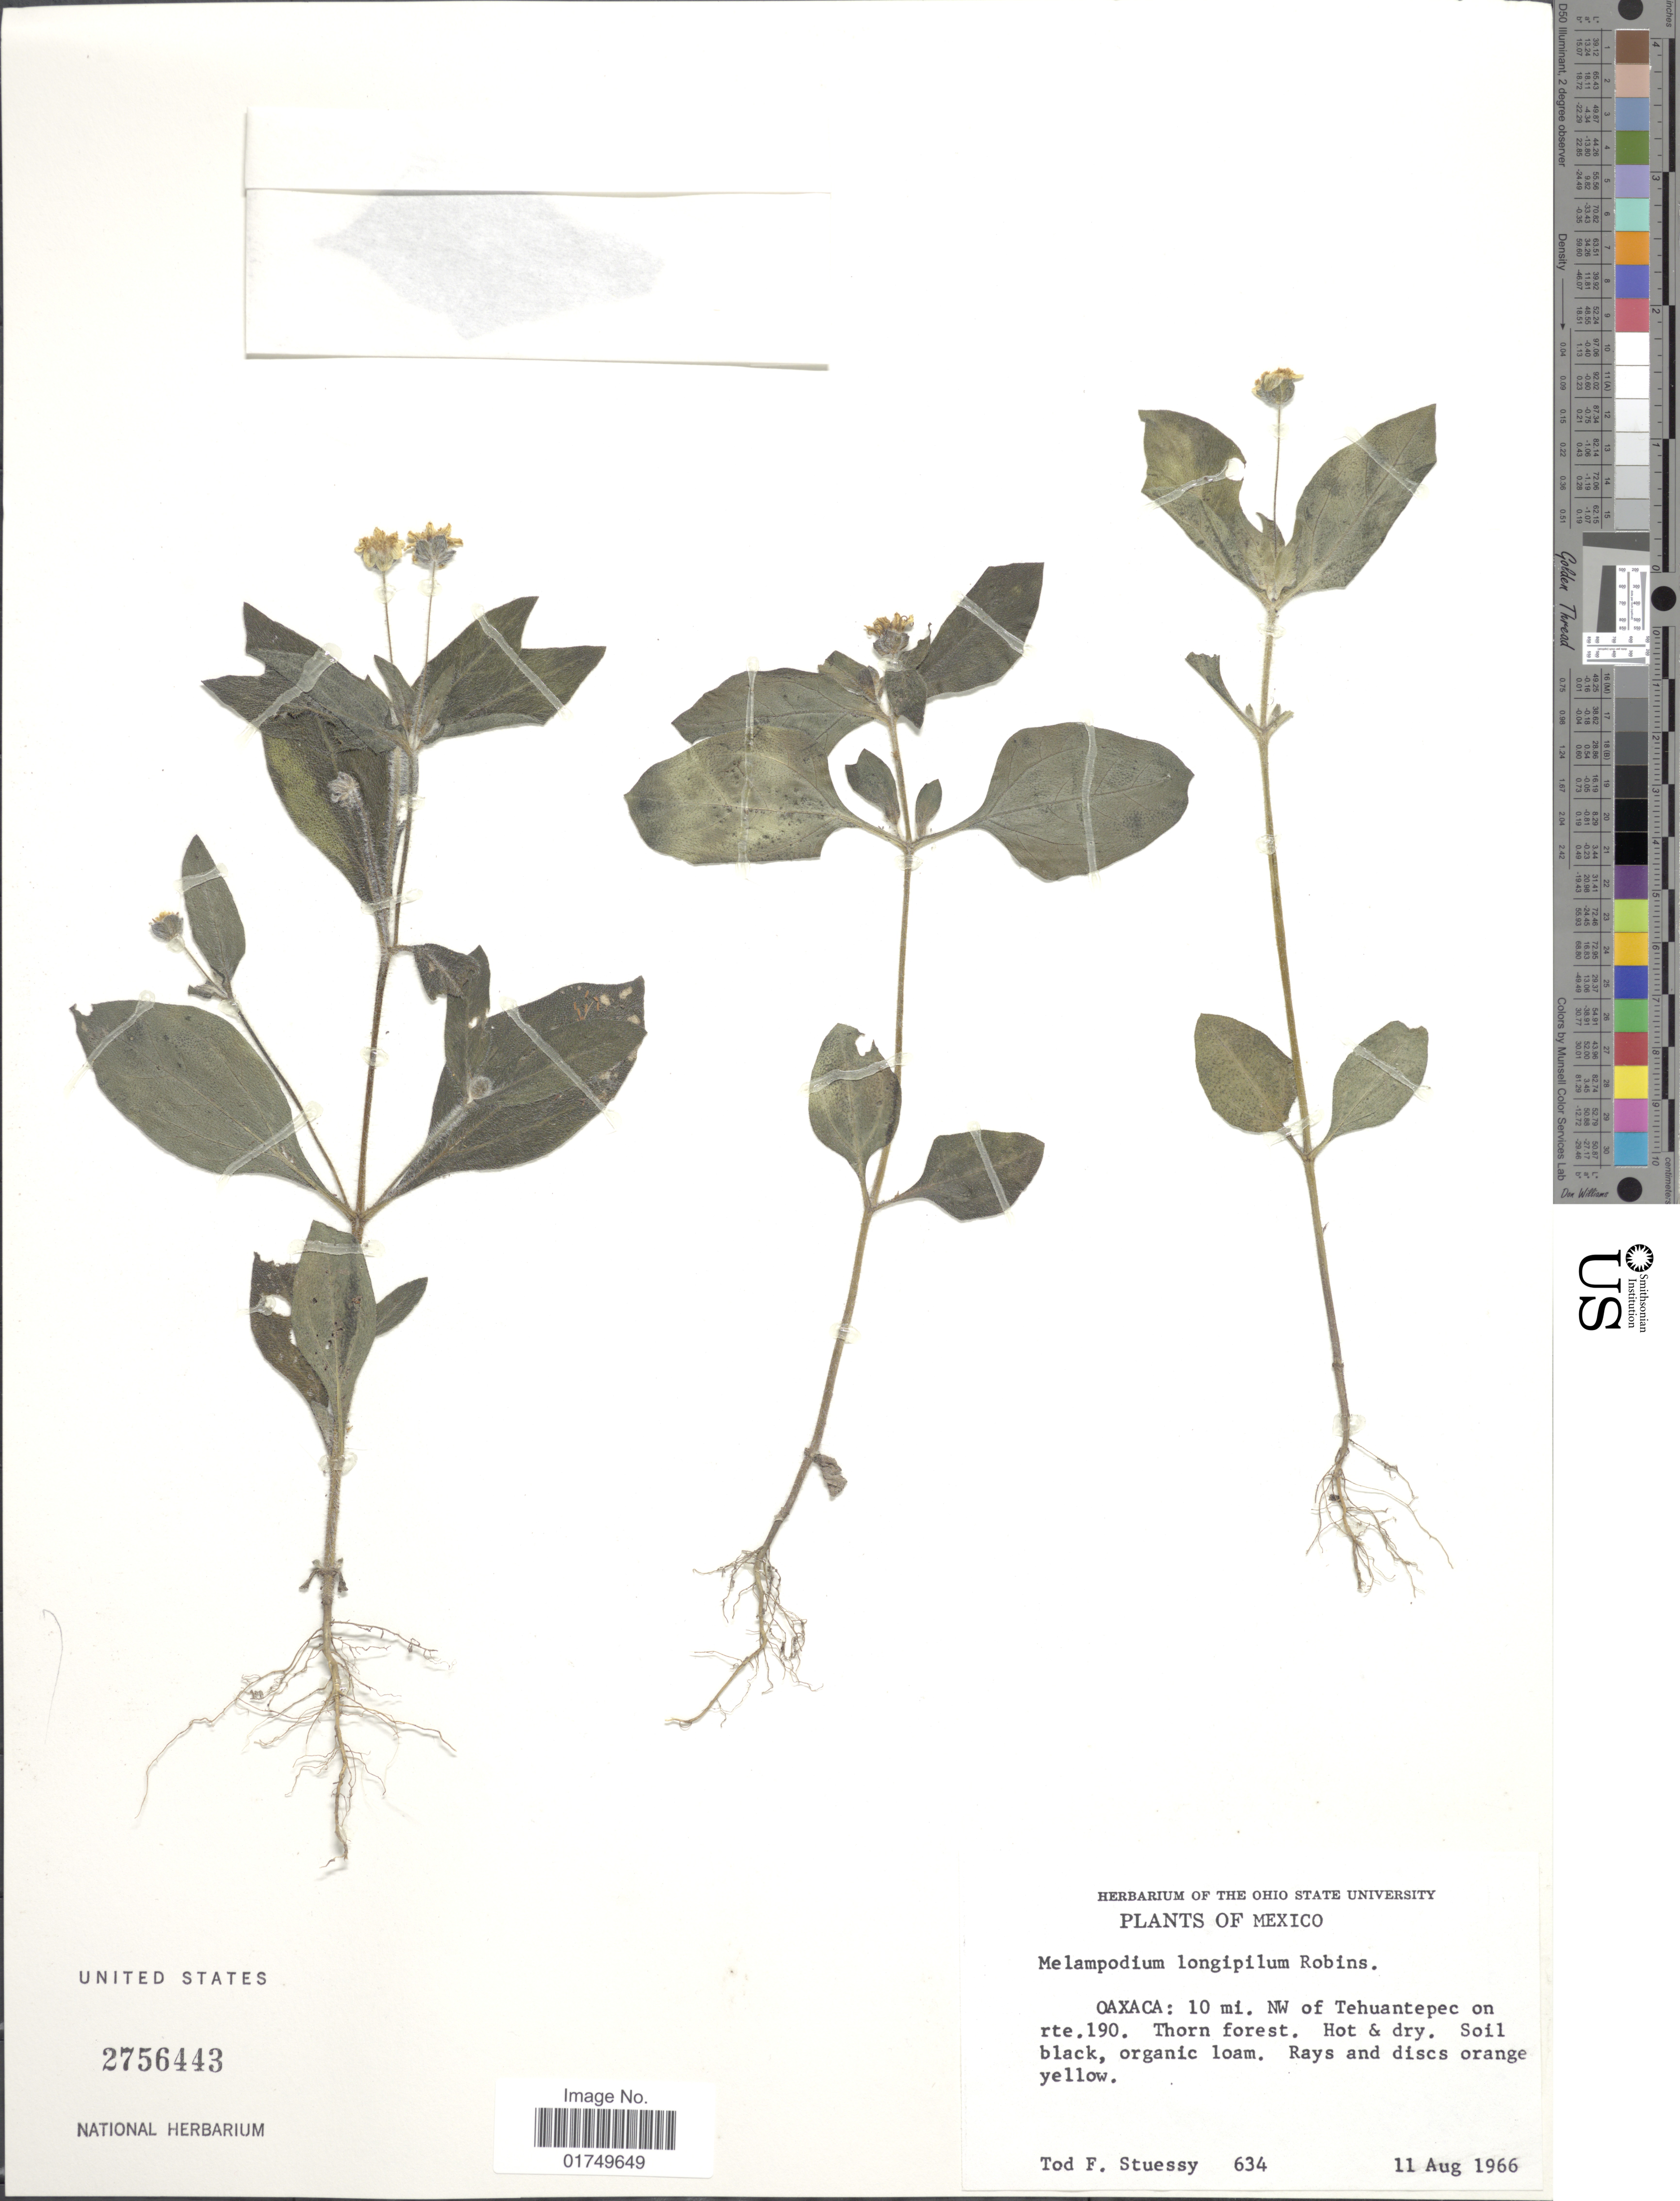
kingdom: Plantae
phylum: Tracheophyta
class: Magnoliopsida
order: Asterales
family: Asteraceae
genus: Melampodium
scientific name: Melampodium longipilum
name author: B.L. Rob.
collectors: T. Stuessy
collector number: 634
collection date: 1966-08-11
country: Mexico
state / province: Oaxaca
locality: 10 mi. NW of Tehuantepec on rte. 190.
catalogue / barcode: US 2756443